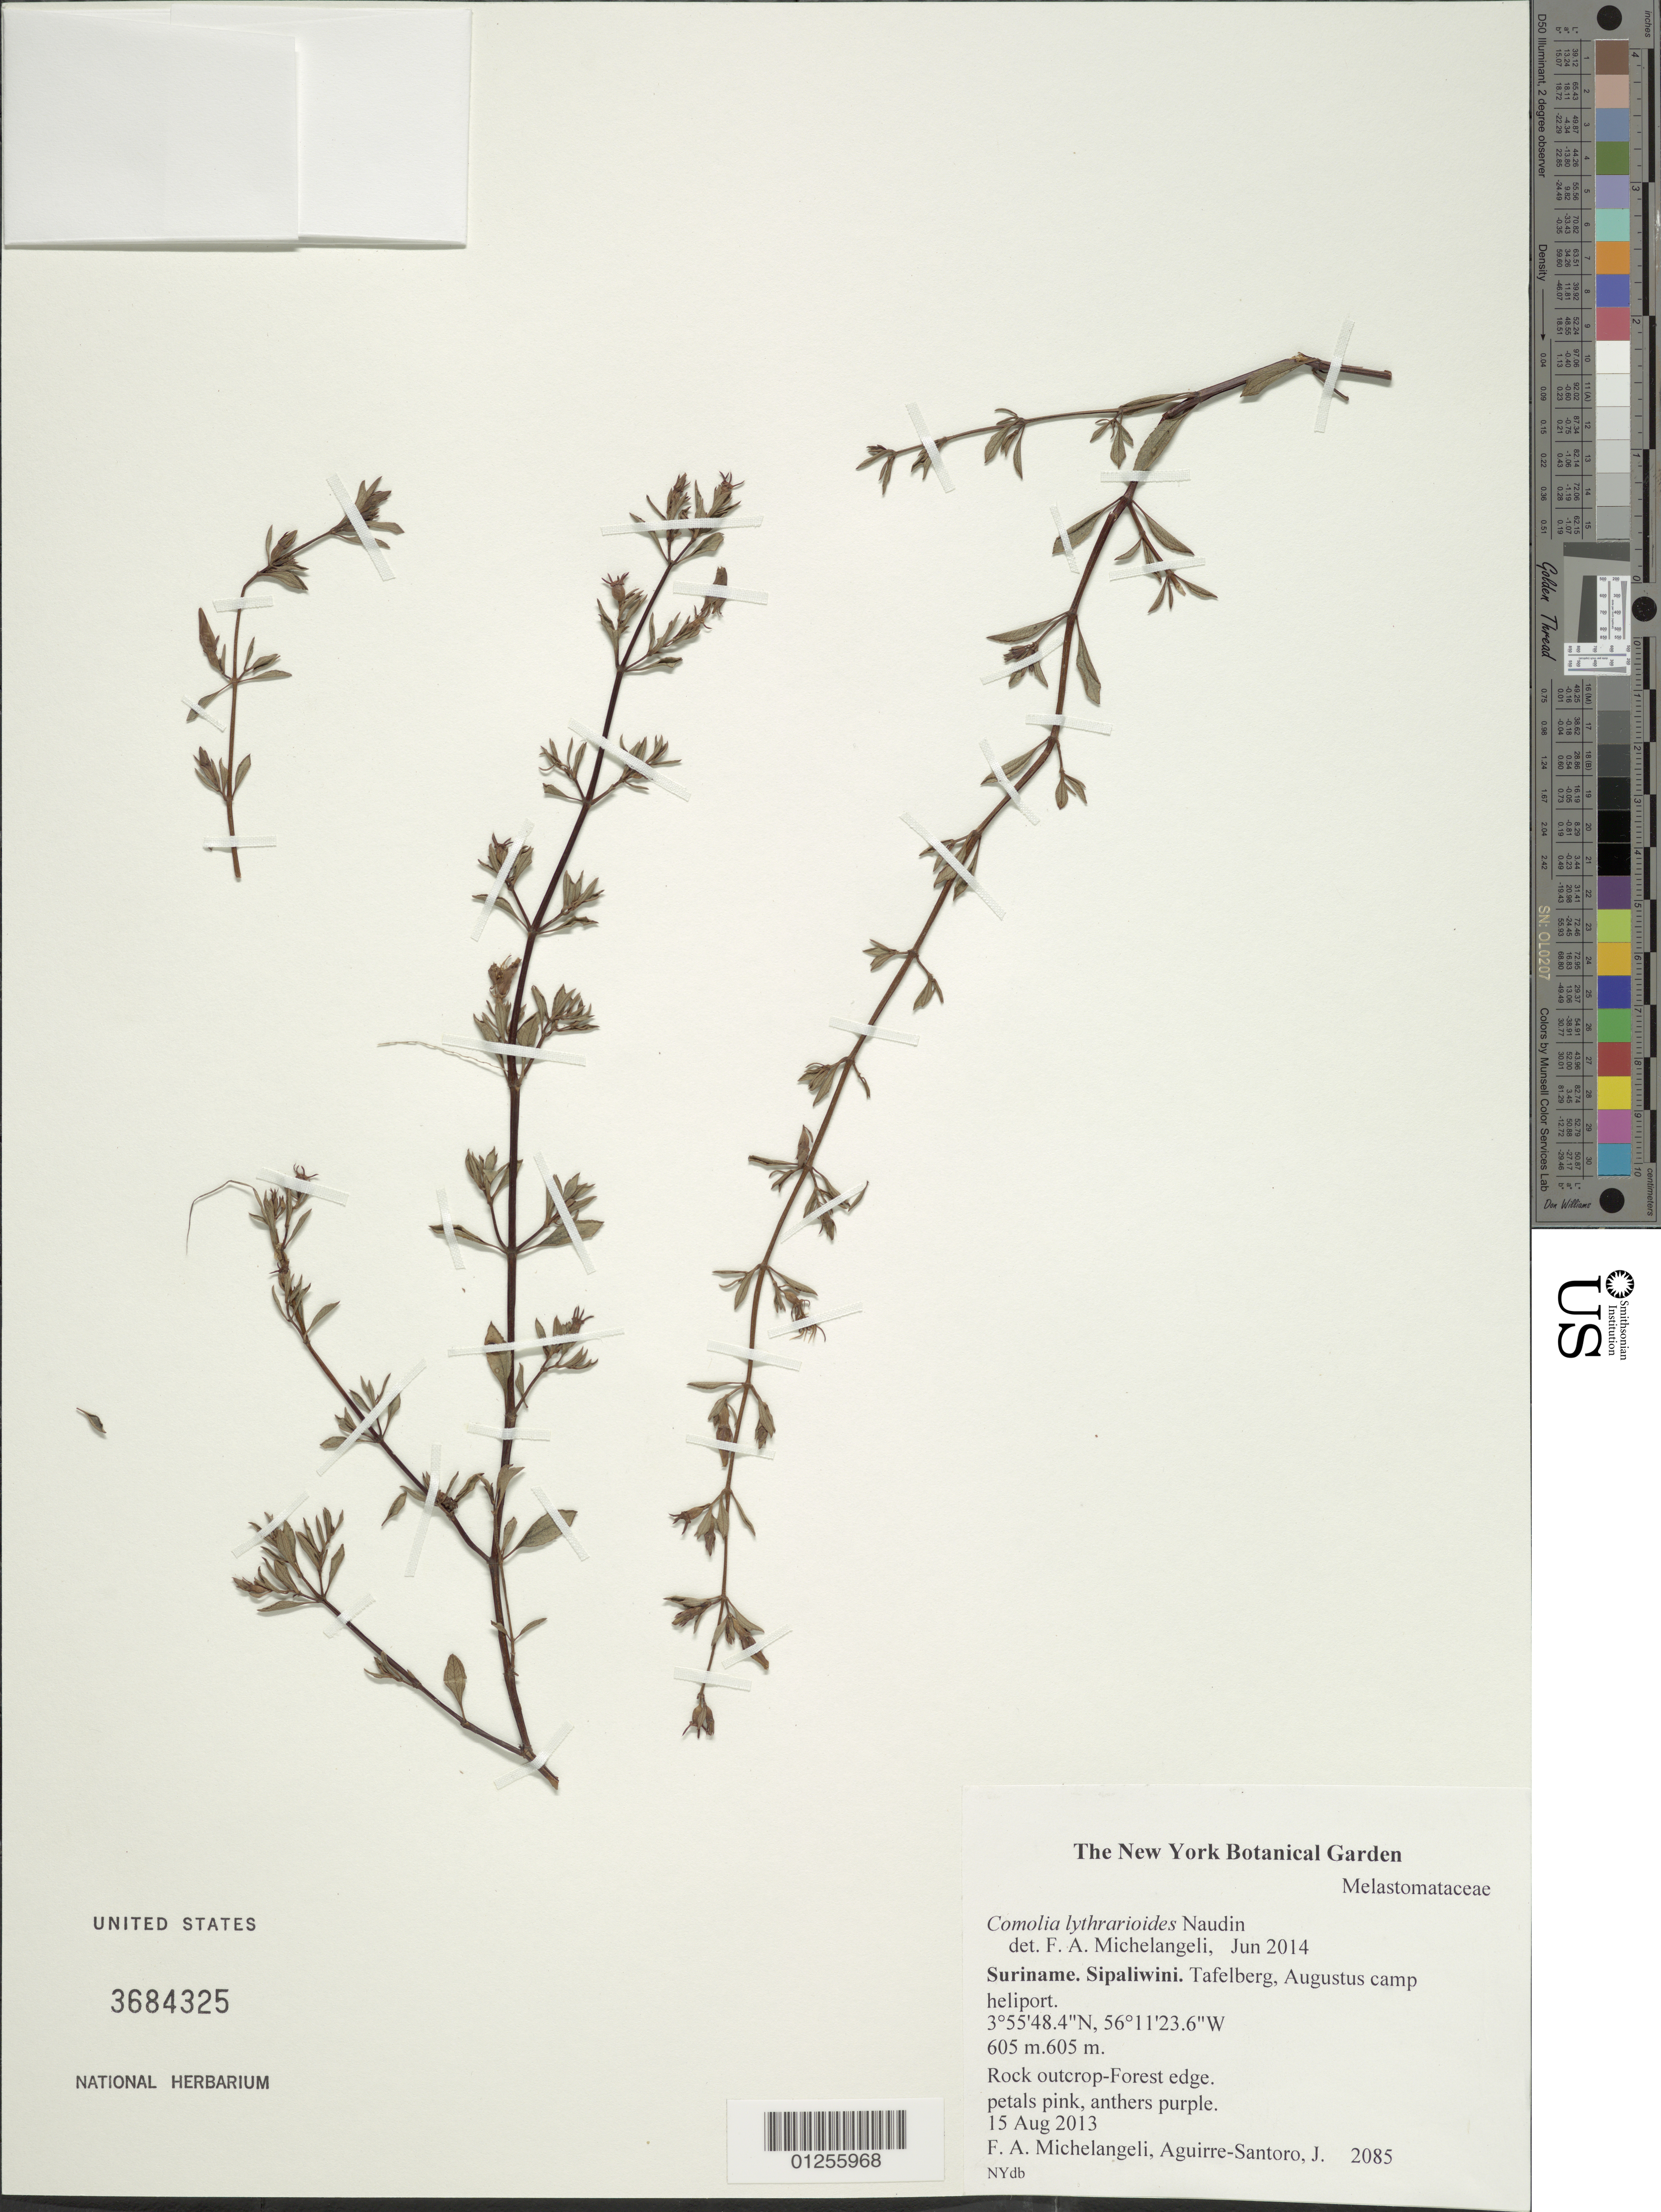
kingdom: Plantae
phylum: Tracheophyta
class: Magnoliopsida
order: Myrtales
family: Melastomataceae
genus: Comolia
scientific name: Comolia lythrarioides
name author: (Steud.) Naudin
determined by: Nunes da Silva, Diego, (RB), Jardim Botanico do Rio de Janeiro - Herbario (BRAZIL)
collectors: F. A. Michelangeli & J. Aguirre-Santoro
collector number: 2085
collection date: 2013-08-15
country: Suriname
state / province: Sipaliwini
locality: Tafelberg, Augustus camp heliport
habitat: Rock outcrop - forest edge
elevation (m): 605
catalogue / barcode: US 3684325